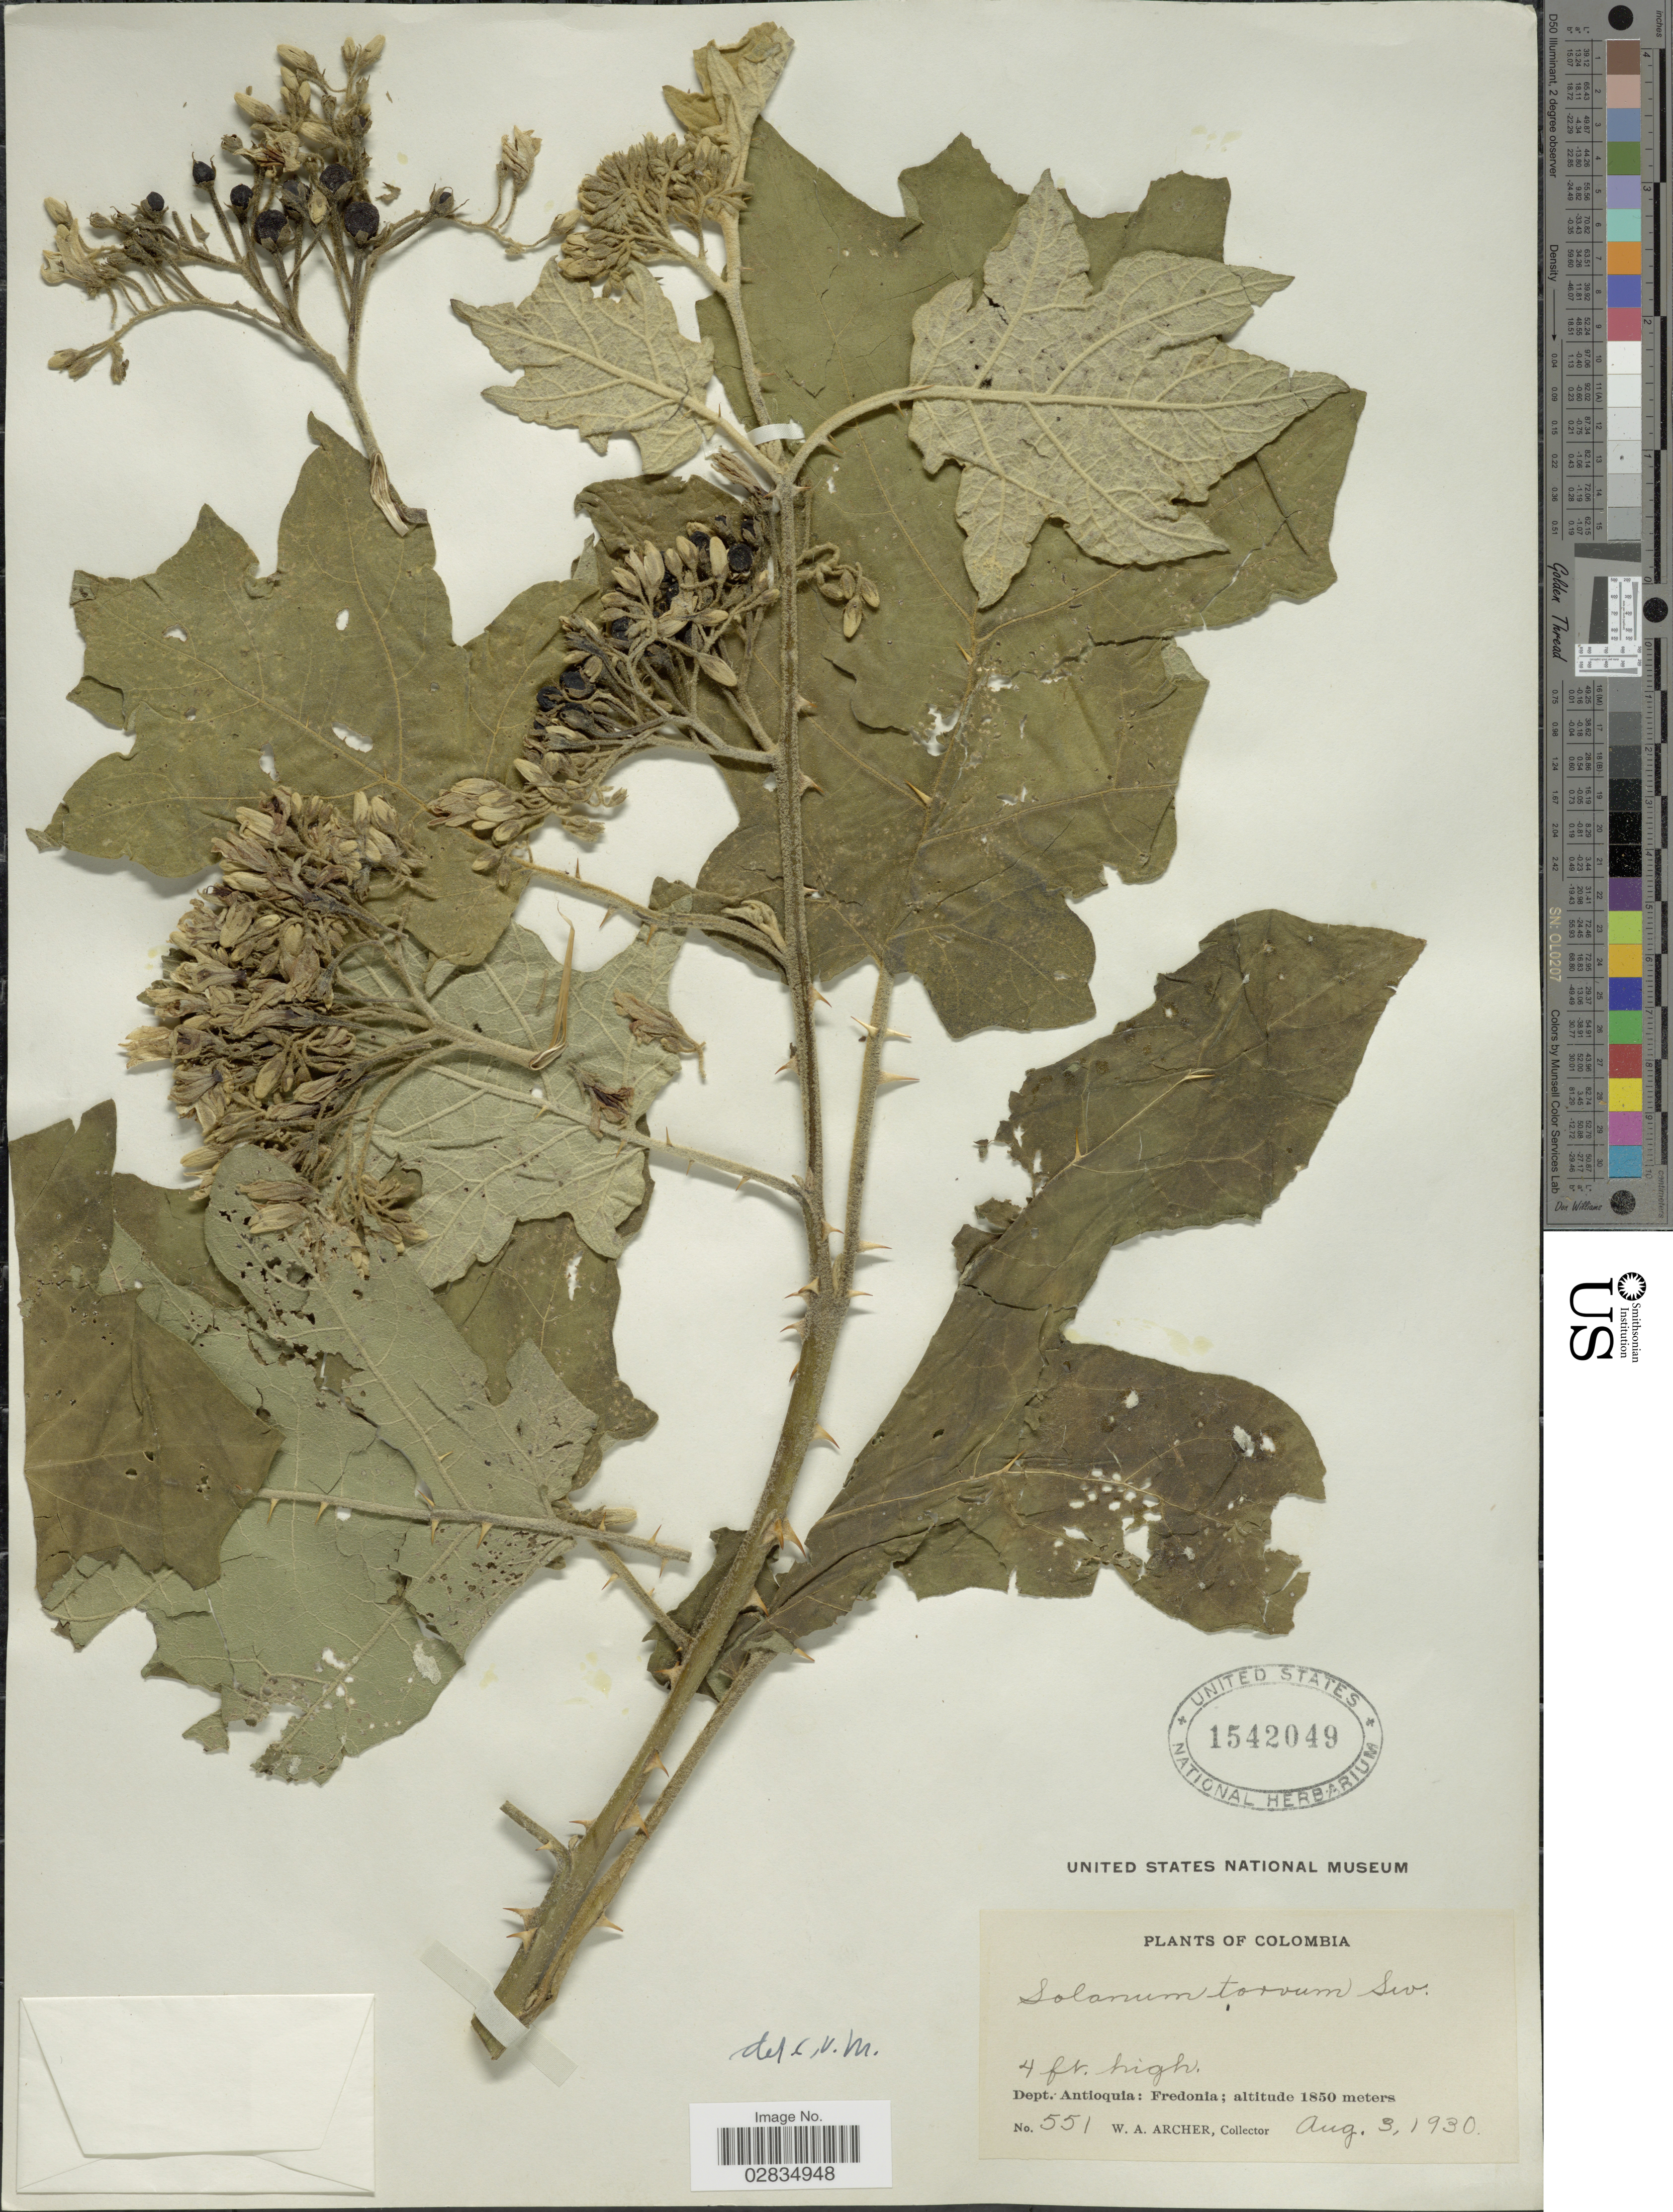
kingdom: Plantae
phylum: Tracheophyta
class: Magnoliopsida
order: Solanales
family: Solanaceae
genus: Solanum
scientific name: Solanum torvum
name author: Sw.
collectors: W. A. Archer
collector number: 551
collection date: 1930-08-03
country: Colombia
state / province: Antioquia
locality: Dept. Antioquia: Fredonia.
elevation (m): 1850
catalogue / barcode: US 1542049